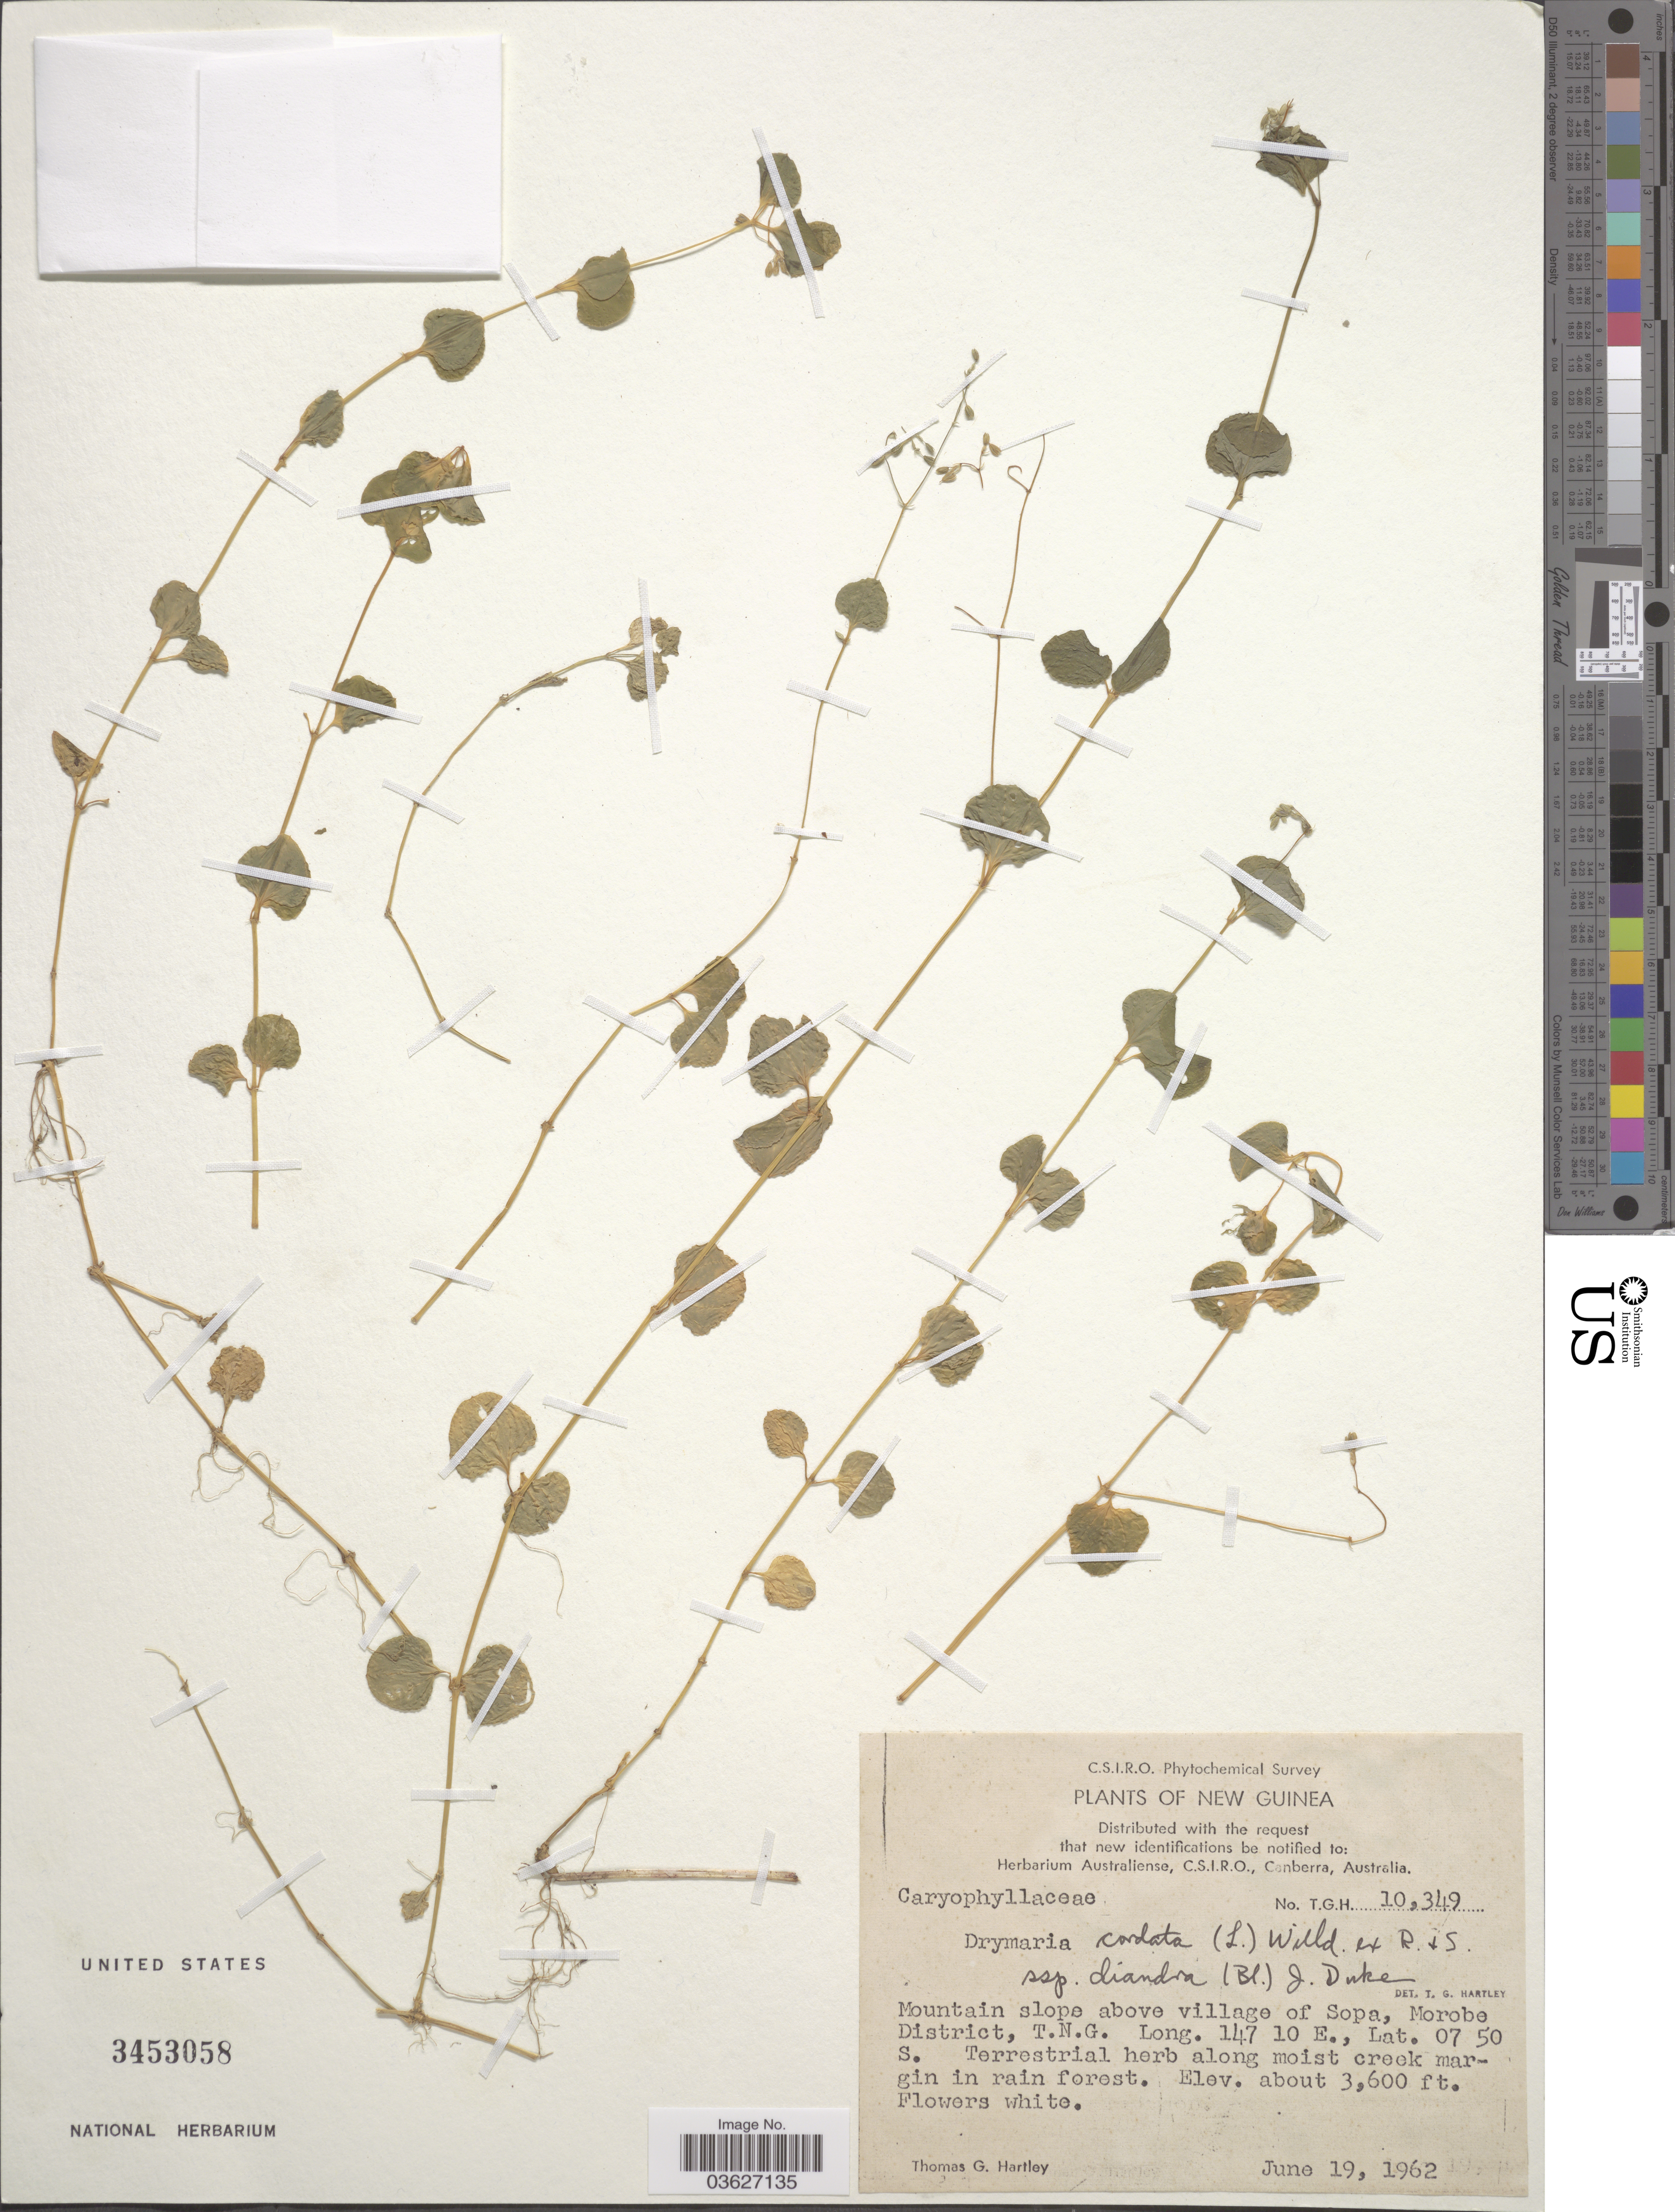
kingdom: Plantae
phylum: Tracheophyta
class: Magnoliopsida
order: Caryophyllales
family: Caryophyllaceae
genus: Drymaria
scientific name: Drymaria cordata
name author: (L.) Willd. ex Schult.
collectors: T. G. Hartley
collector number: T.G.H. 10349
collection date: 1962-06-19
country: Papua New Guinea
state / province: Morobe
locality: New Guinea. Mountain slope above village of Sopa, Morobe District, T. N. G.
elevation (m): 1097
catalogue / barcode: US 3453058